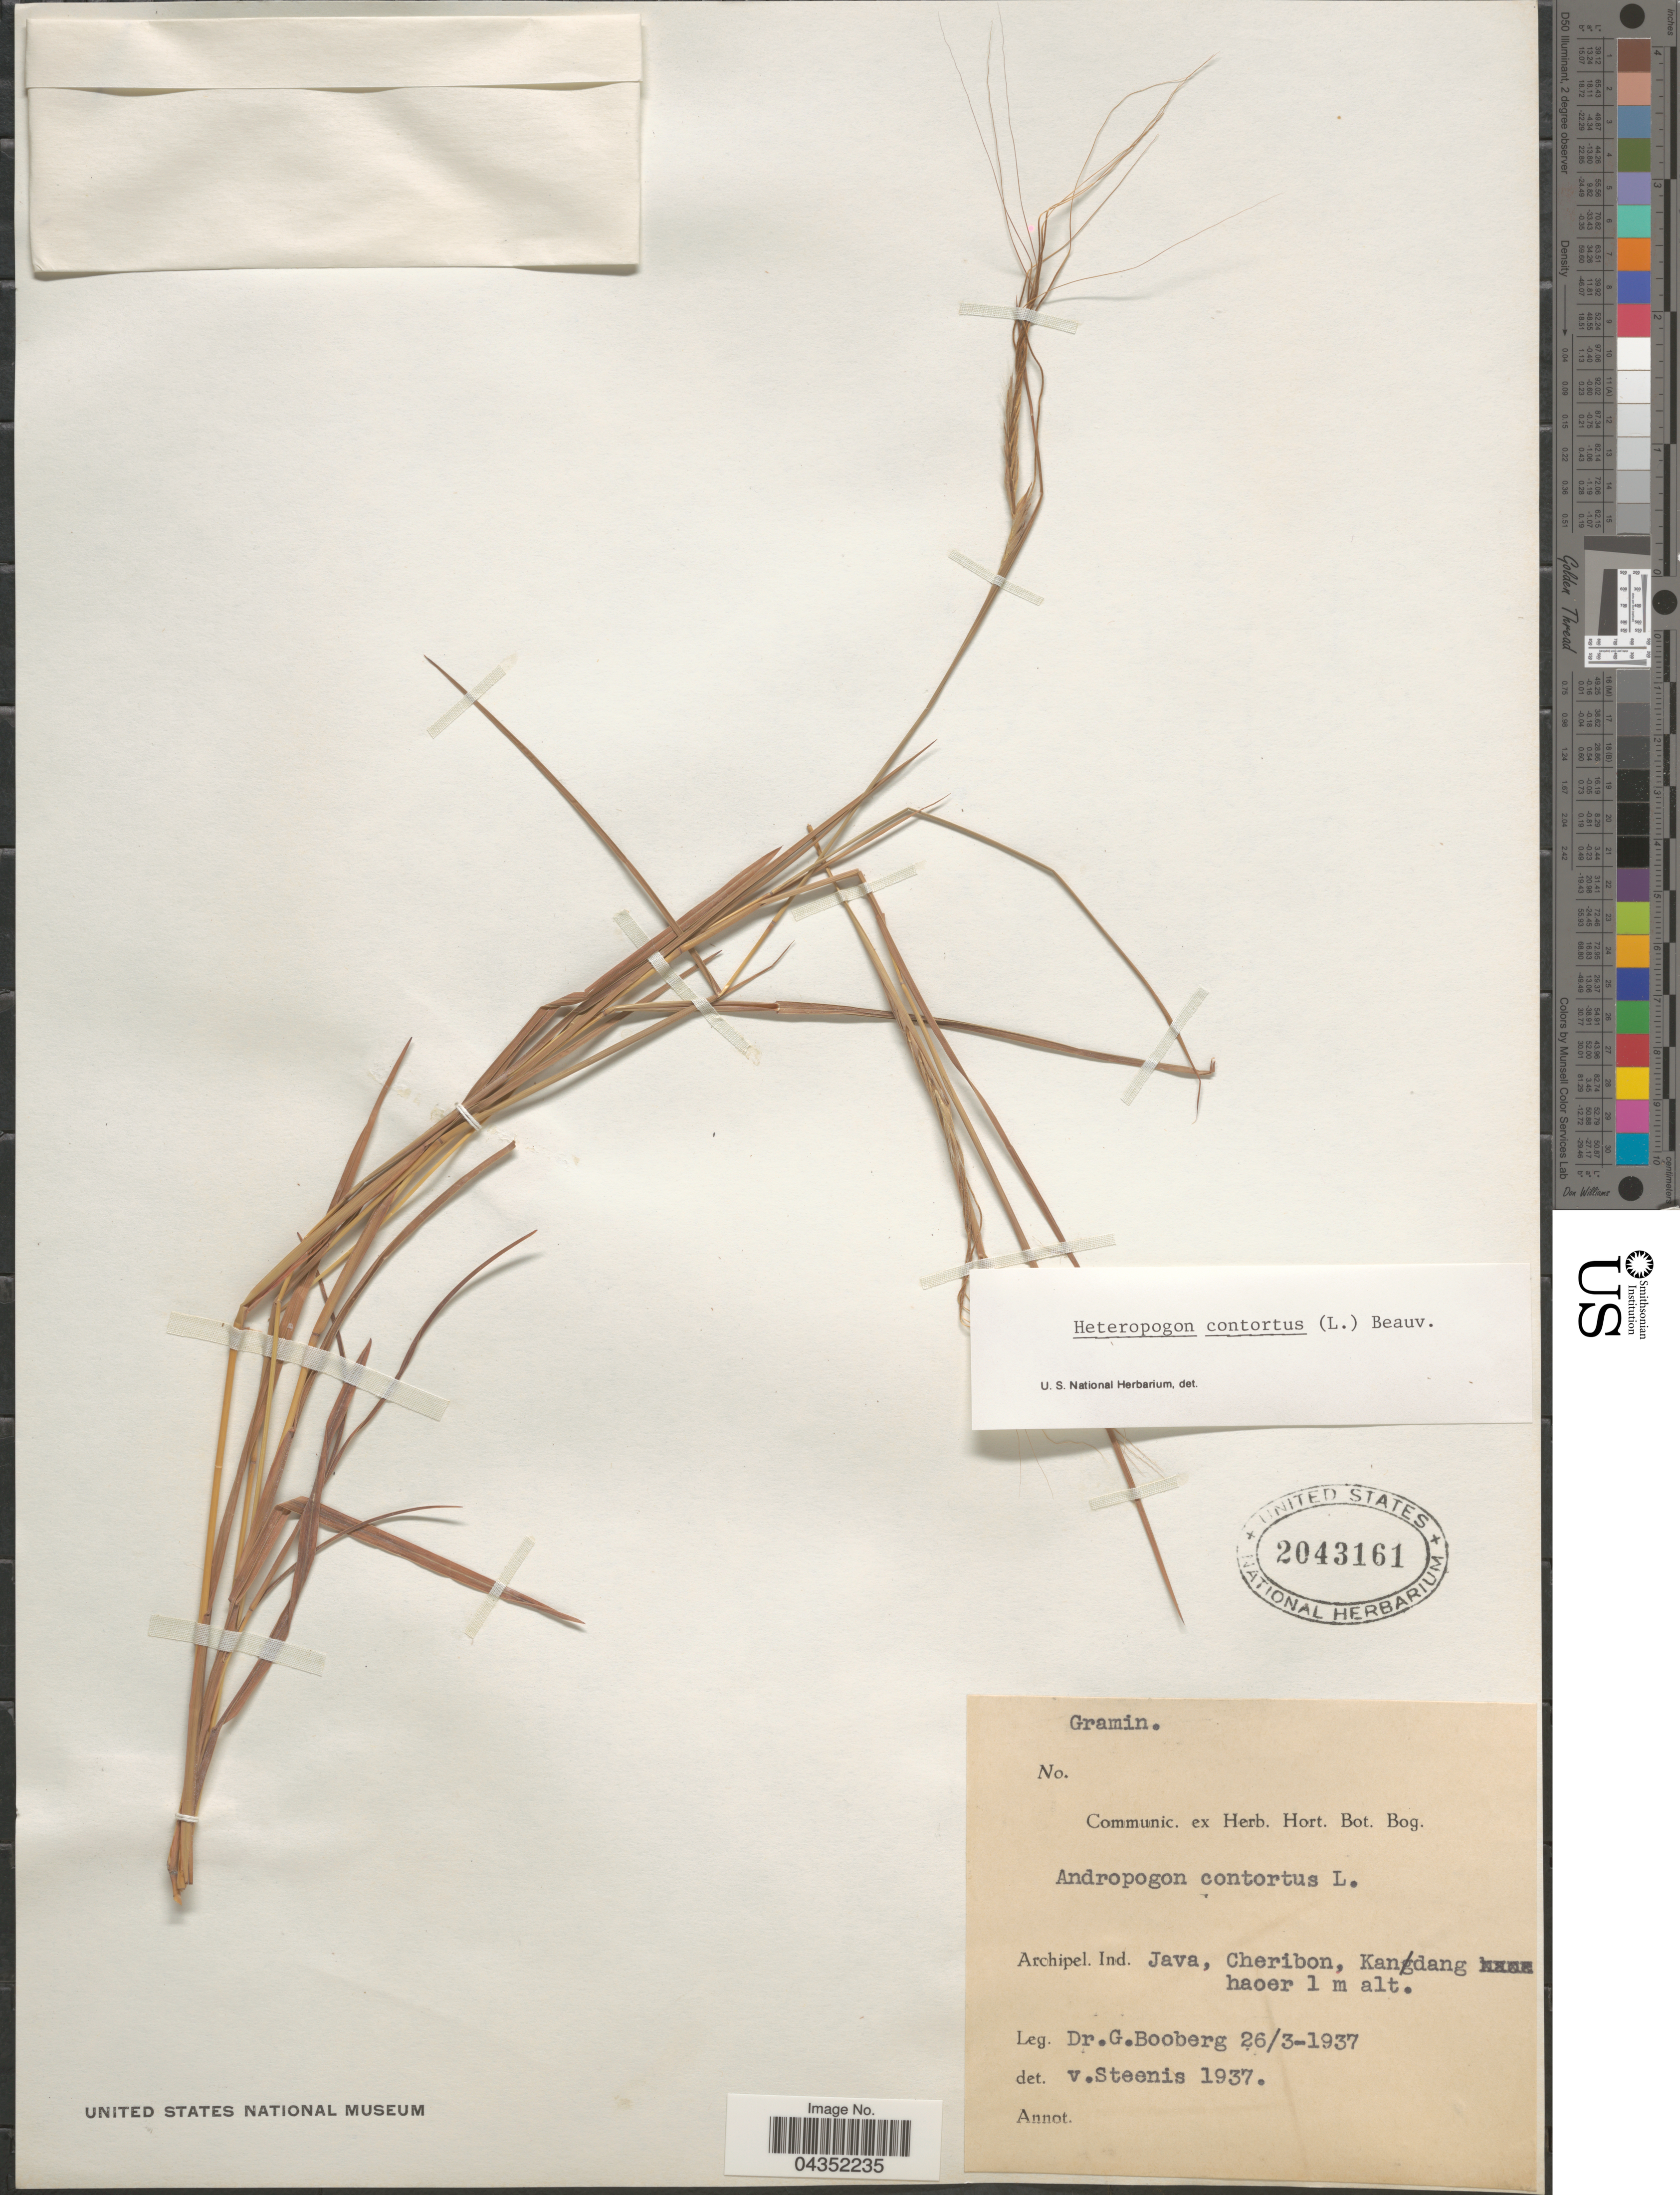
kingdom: Plantae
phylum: Tracheophyta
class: Liliopsida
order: Poales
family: Poaceae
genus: Heteropogon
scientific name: Heteropogon contortus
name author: (L.) P. Beauv. ex Roem. & Schult.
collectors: G. Booberg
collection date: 1937-03-26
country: Indonesia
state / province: Java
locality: Archipel. Ind. Cheribon, Kandang.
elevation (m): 1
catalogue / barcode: US 2043161